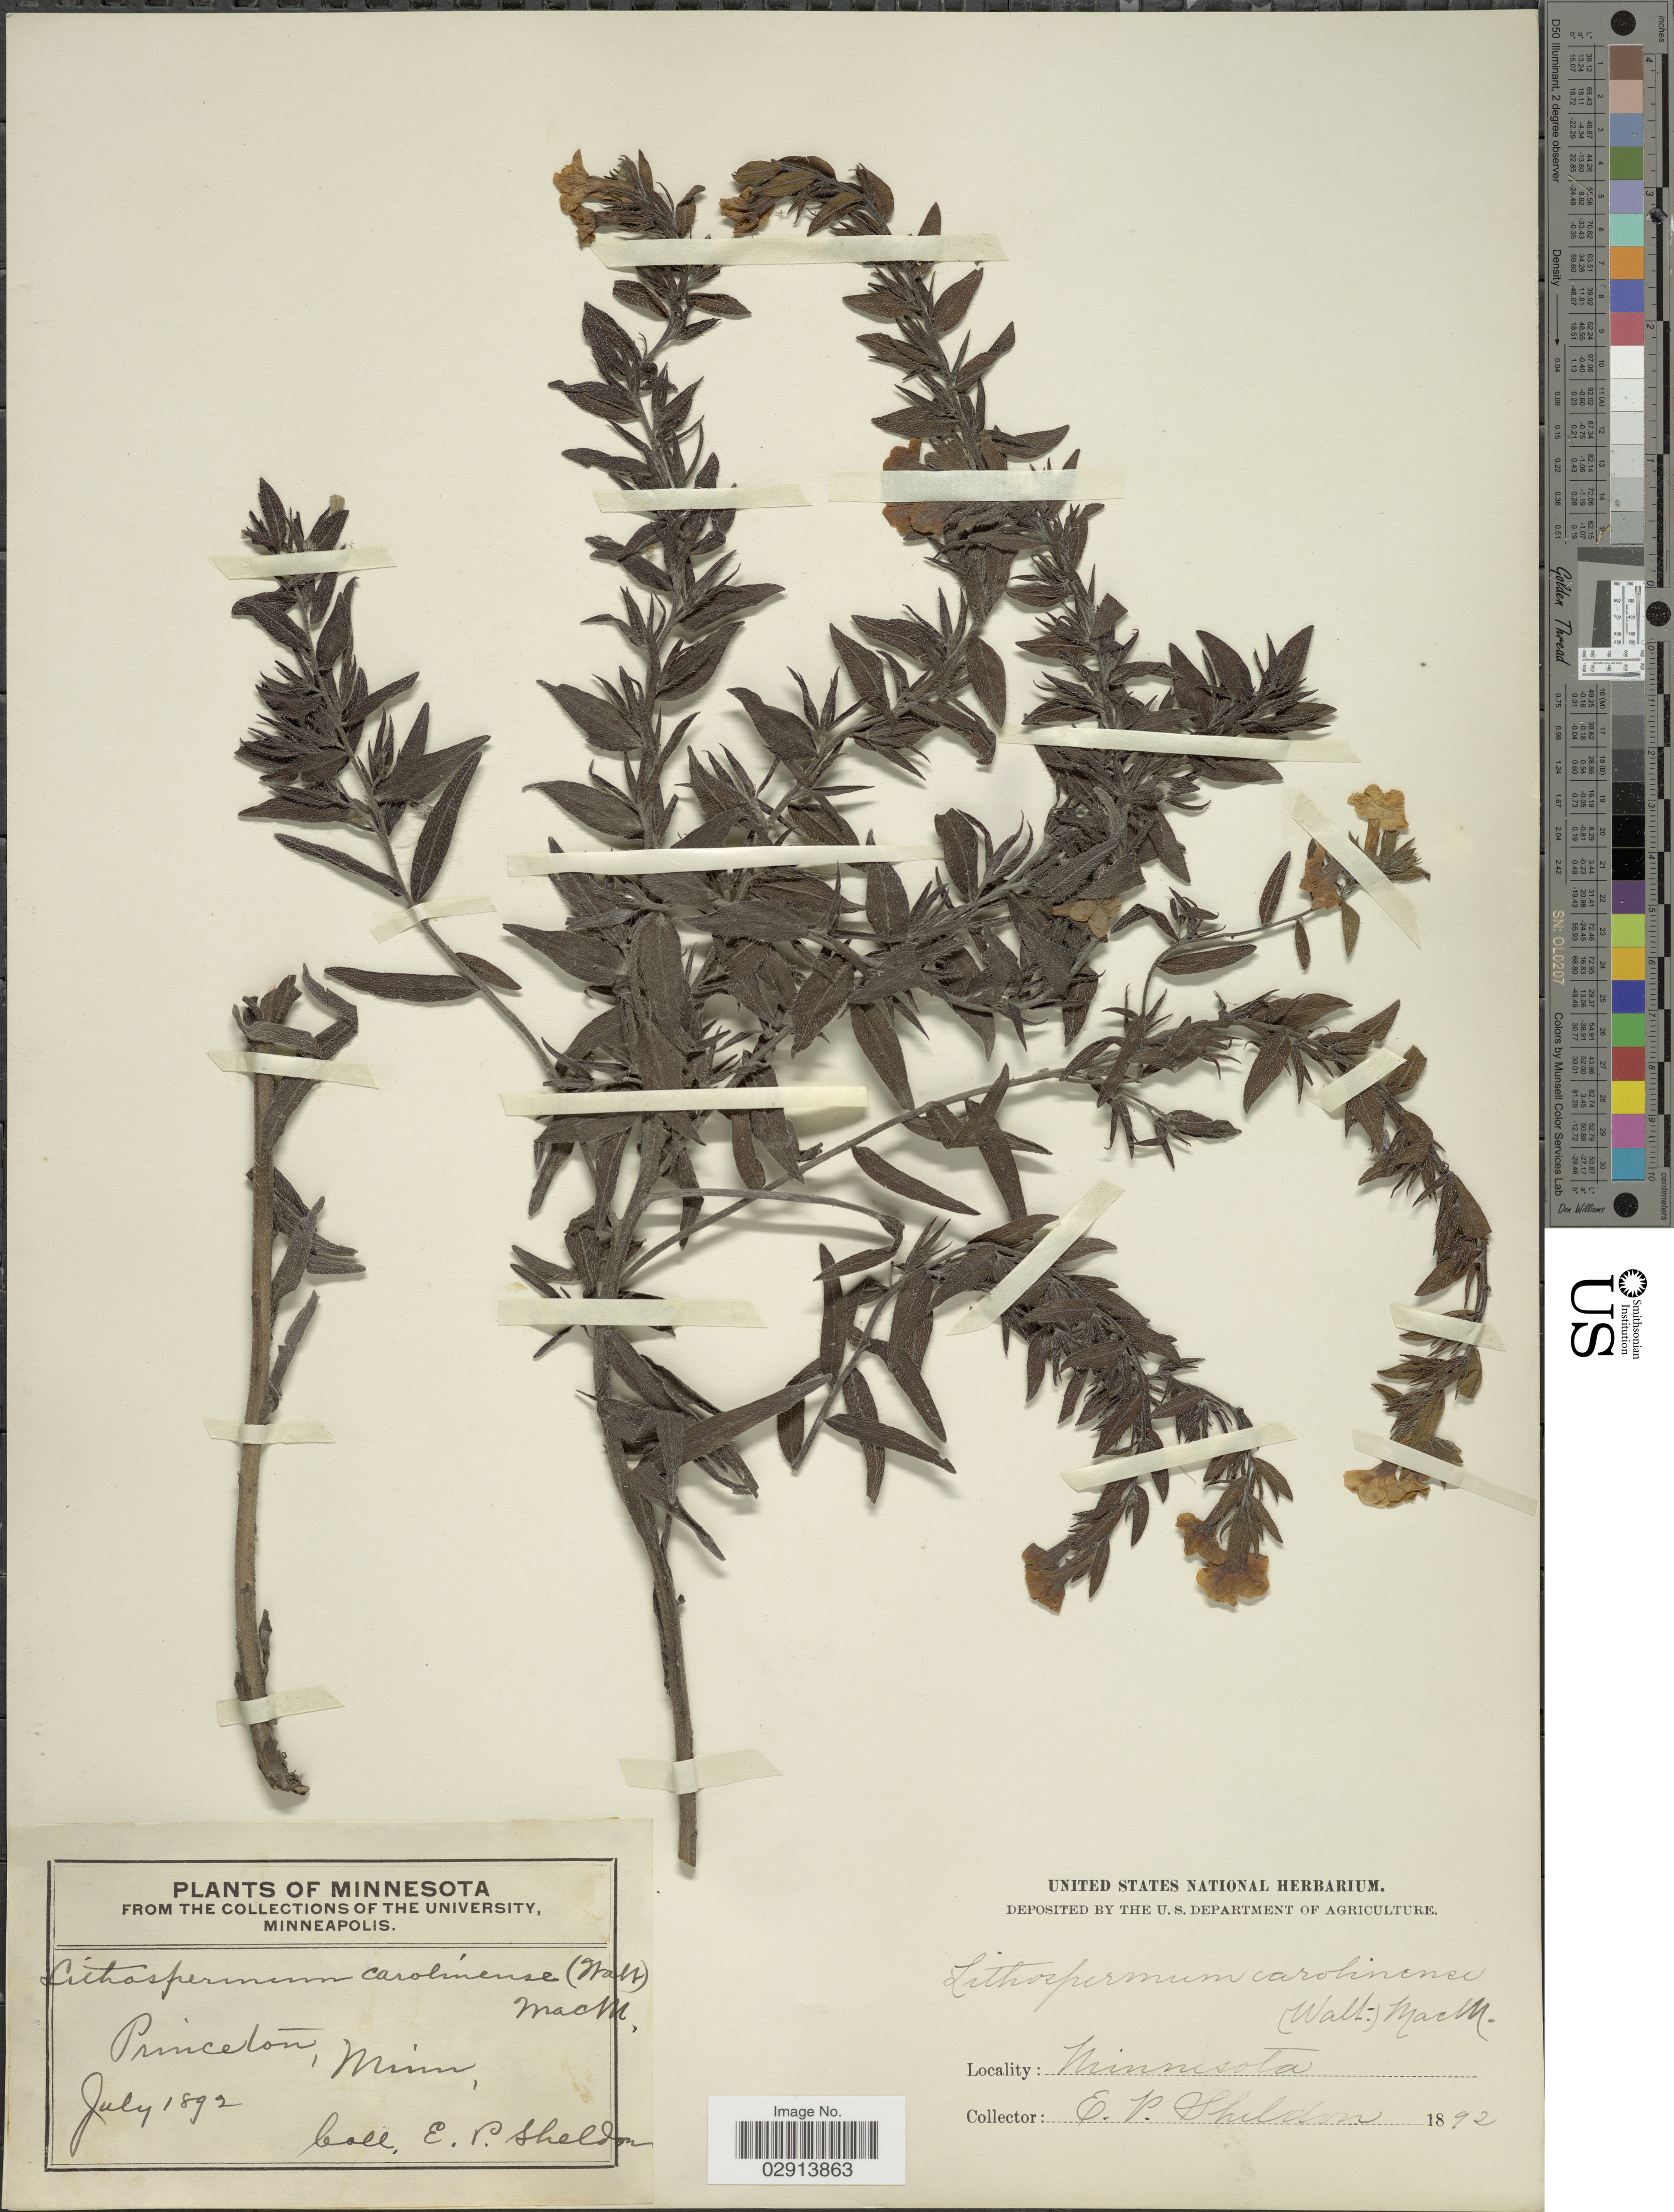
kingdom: Plantae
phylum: Tracheophyta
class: Magnoliopsida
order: Boraginales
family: Boraginaceae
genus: Lithospermum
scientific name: Lithospermum caroliniense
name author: (J.F. Gmel.) MacMill.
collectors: E. P. Sheldon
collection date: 1892-07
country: United States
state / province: Minnesota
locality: Princeton.